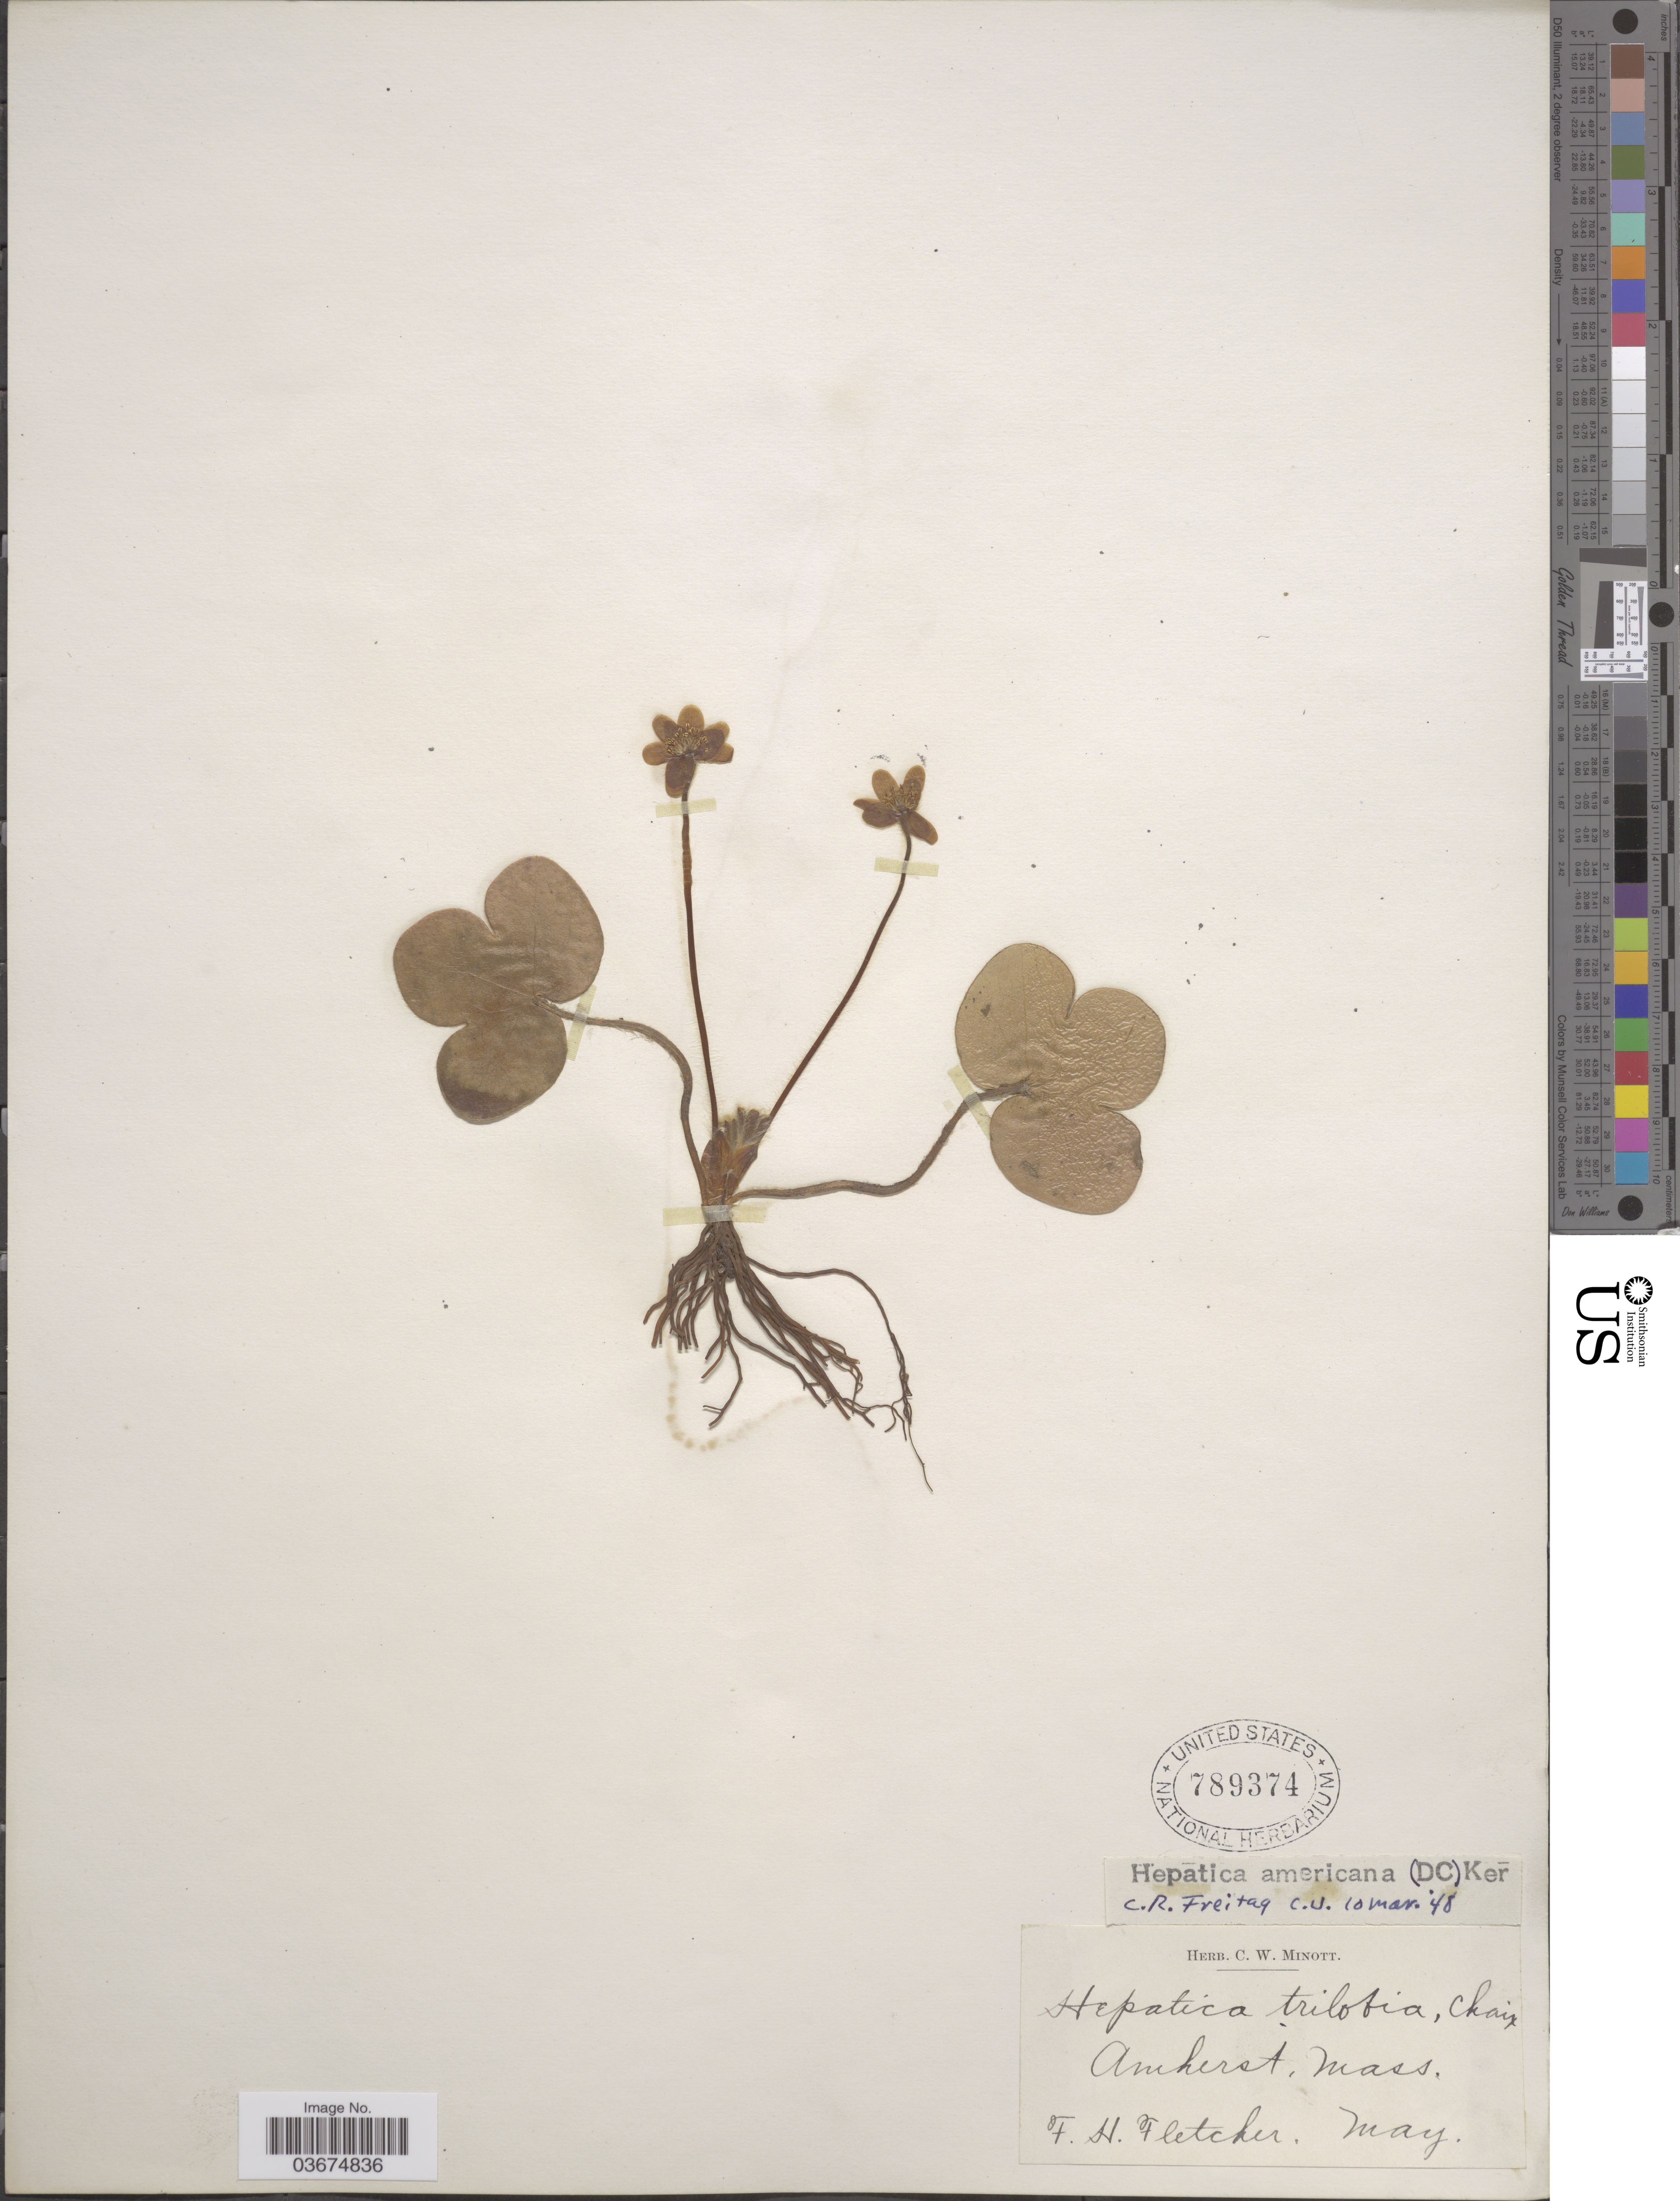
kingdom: Plantae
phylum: Tracheophyta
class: Magnoliopsida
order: Ranunculales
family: Ranunculaceae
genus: Hepatica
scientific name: Hepatica americana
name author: (DC.) Ker Gawl.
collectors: F. Fletcher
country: United States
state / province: Massachusetts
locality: Amherst.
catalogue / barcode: US 789374